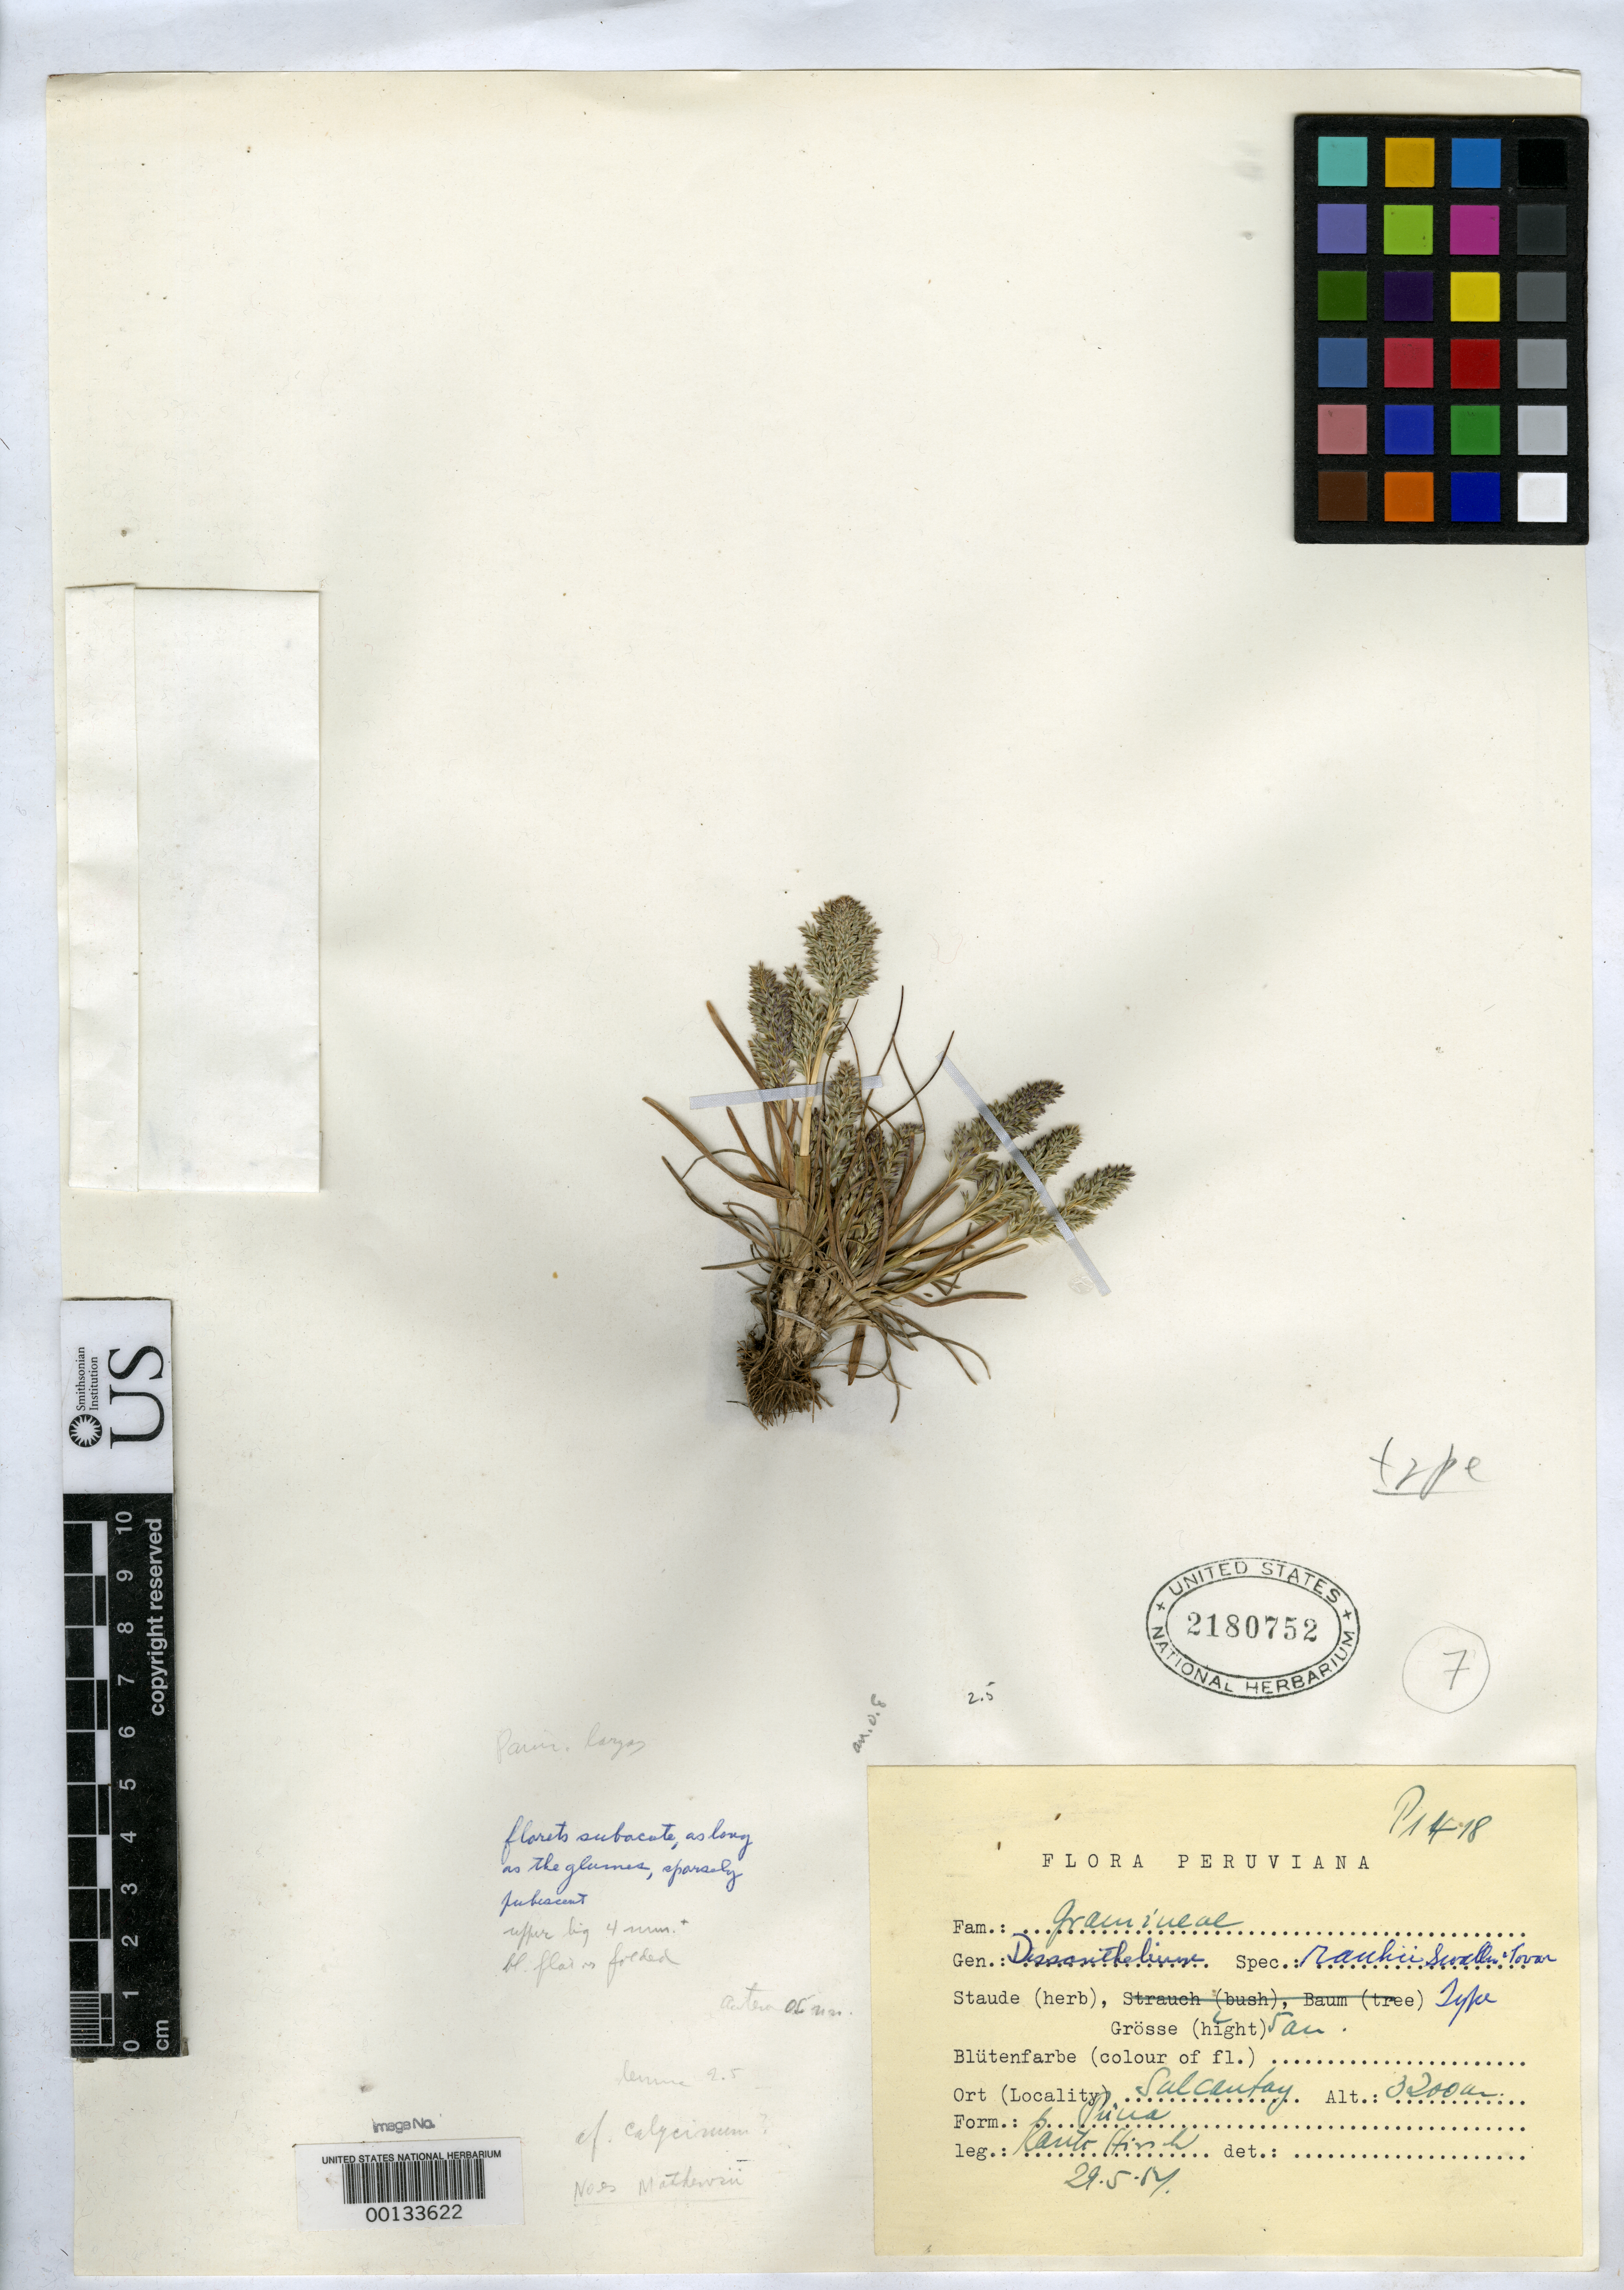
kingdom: Plantae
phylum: Tracheophyta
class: Liliopsida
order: Poales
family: Poaceae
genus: Dissanthelium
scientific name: Dissanthelium rauhii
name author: Swallen & Tovar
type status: Holotype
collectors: W. Rauh & G. Hirsch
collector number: P 1418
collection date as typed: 29 May 1957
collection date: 1957-05-29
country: Peru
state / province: Cusco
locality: Salcantay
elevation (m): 3200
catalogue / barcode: US 2180752